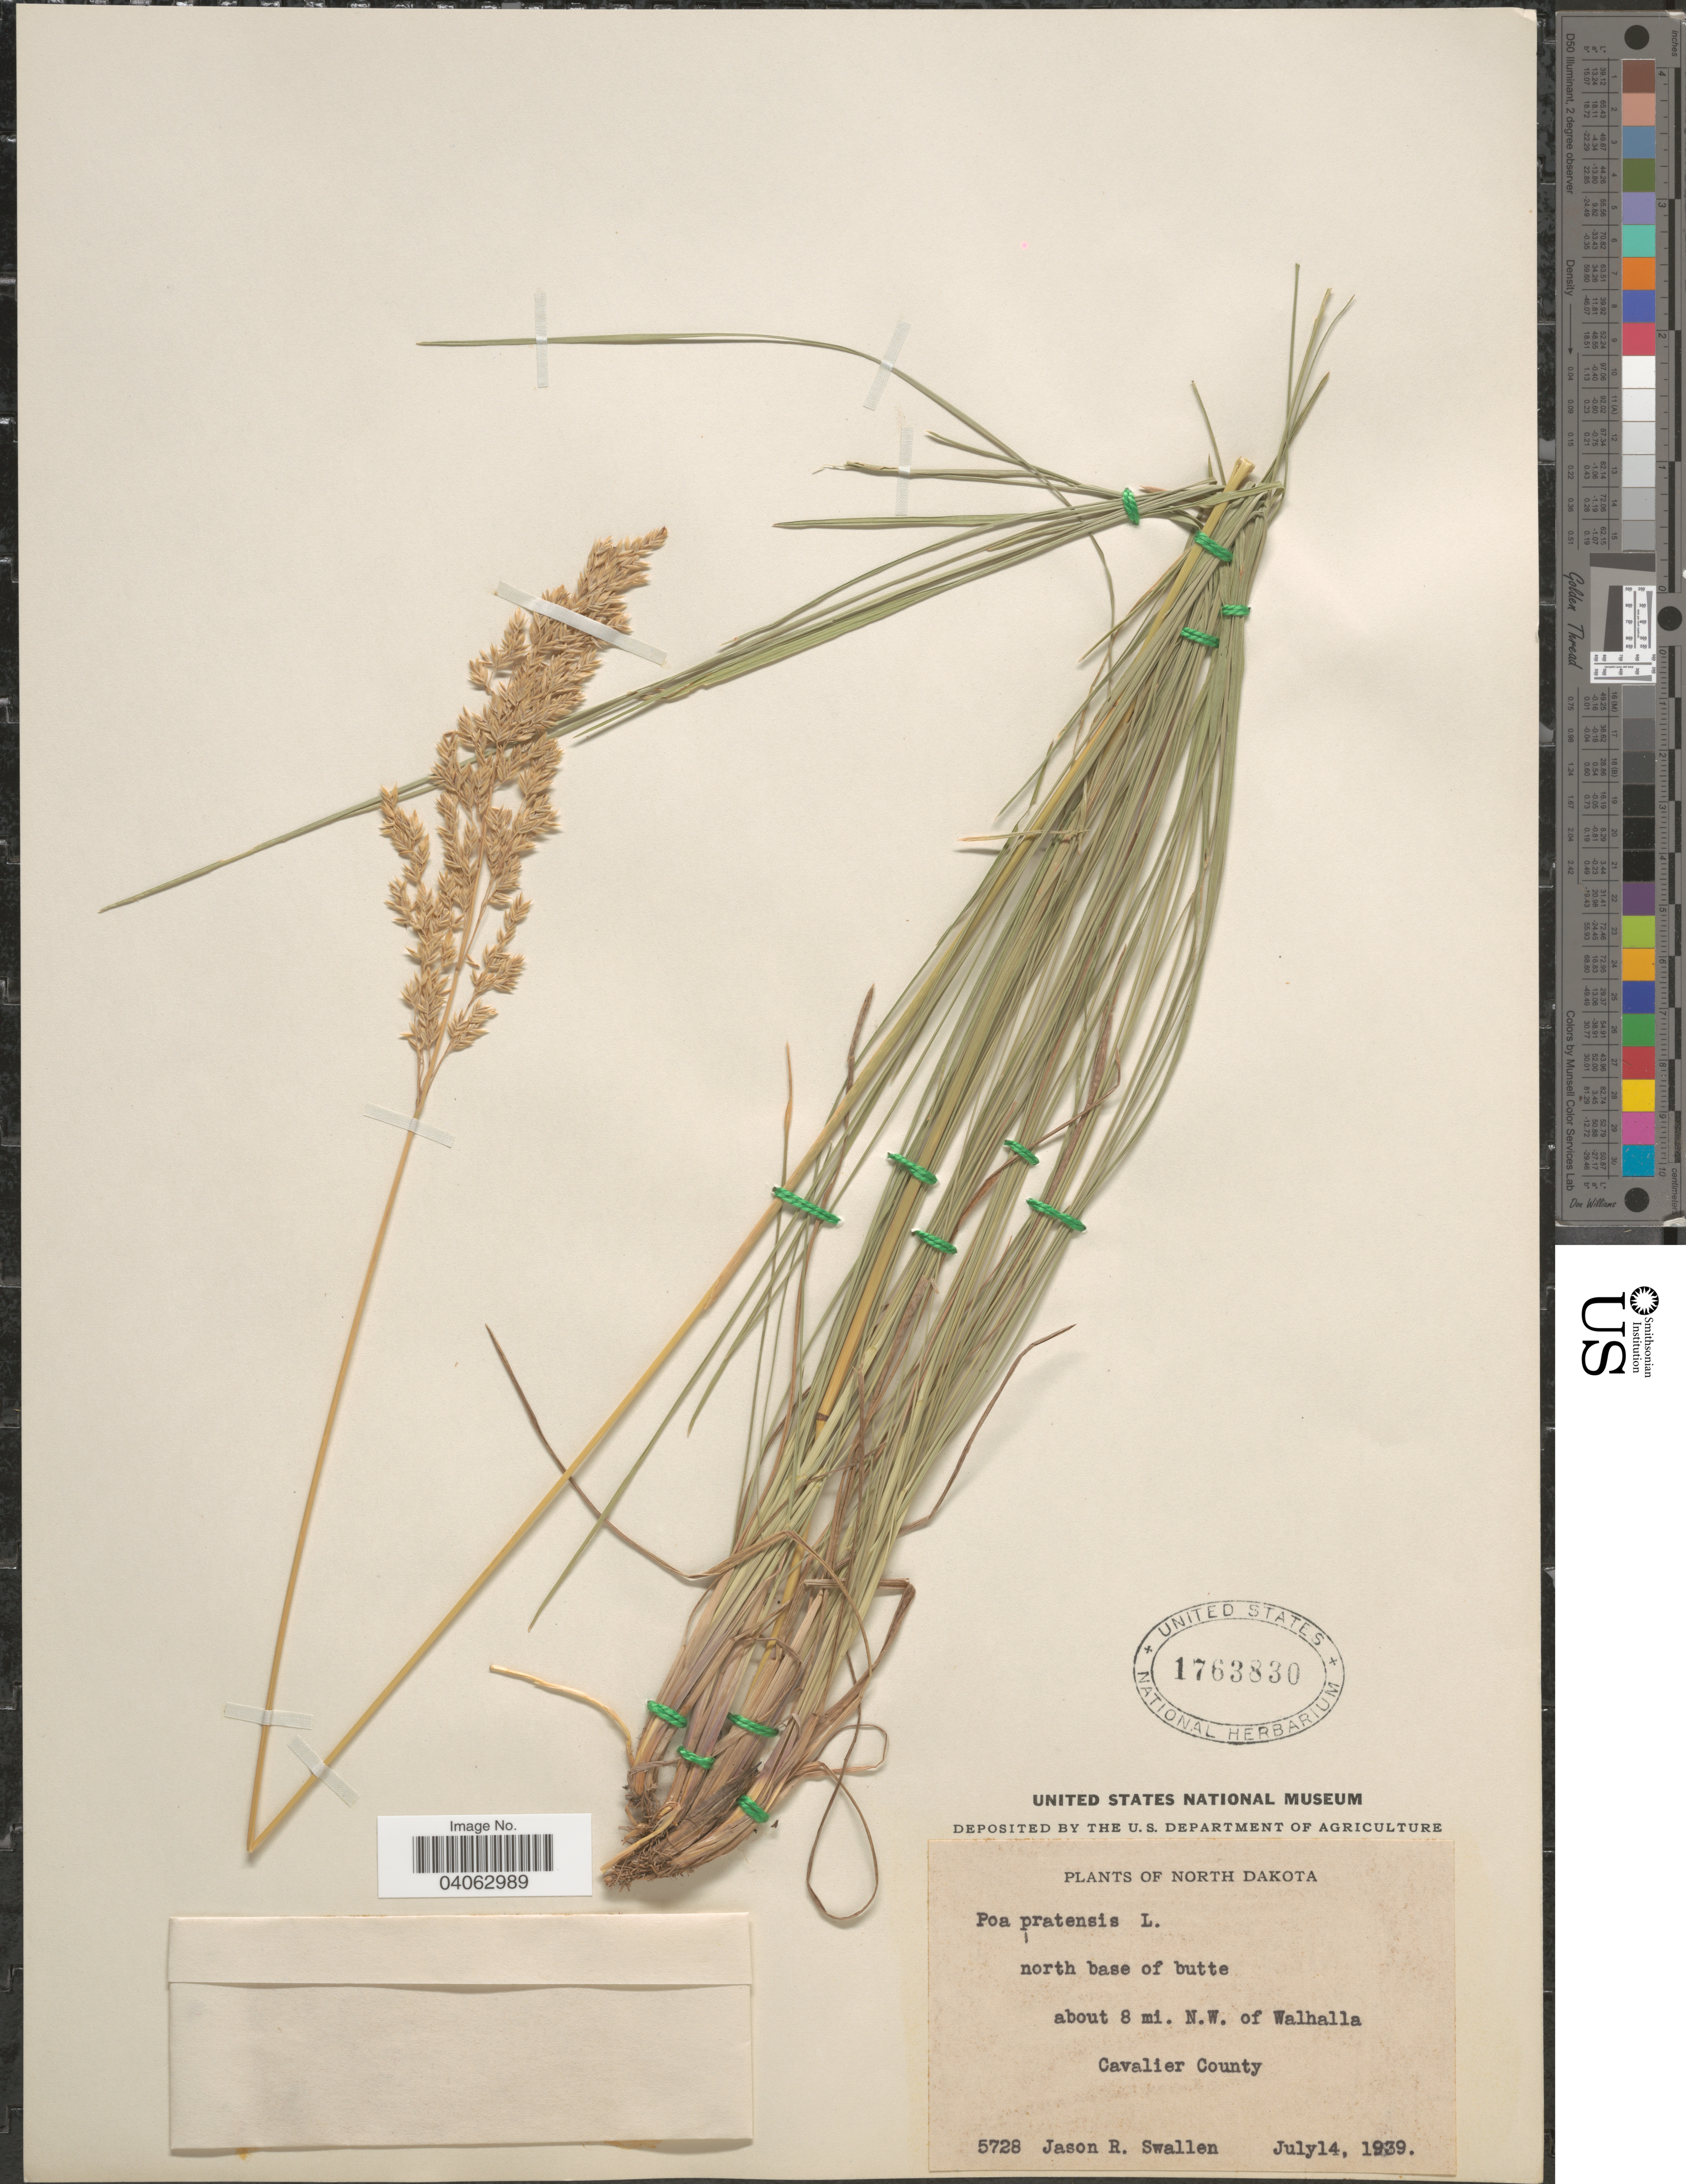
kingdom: Plantae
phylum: Tracheophyta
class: Liliopsida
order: Poales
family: Poaceae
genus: Poa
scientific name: Poa pratensis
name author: L.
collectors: J. R. Swallen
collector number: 5728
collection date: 1939-07-14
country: United States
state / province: North Dakota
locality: North base of butte, about 8 mi. N. W. of Walhalla, Cavalier County.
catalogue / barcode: US 1763830